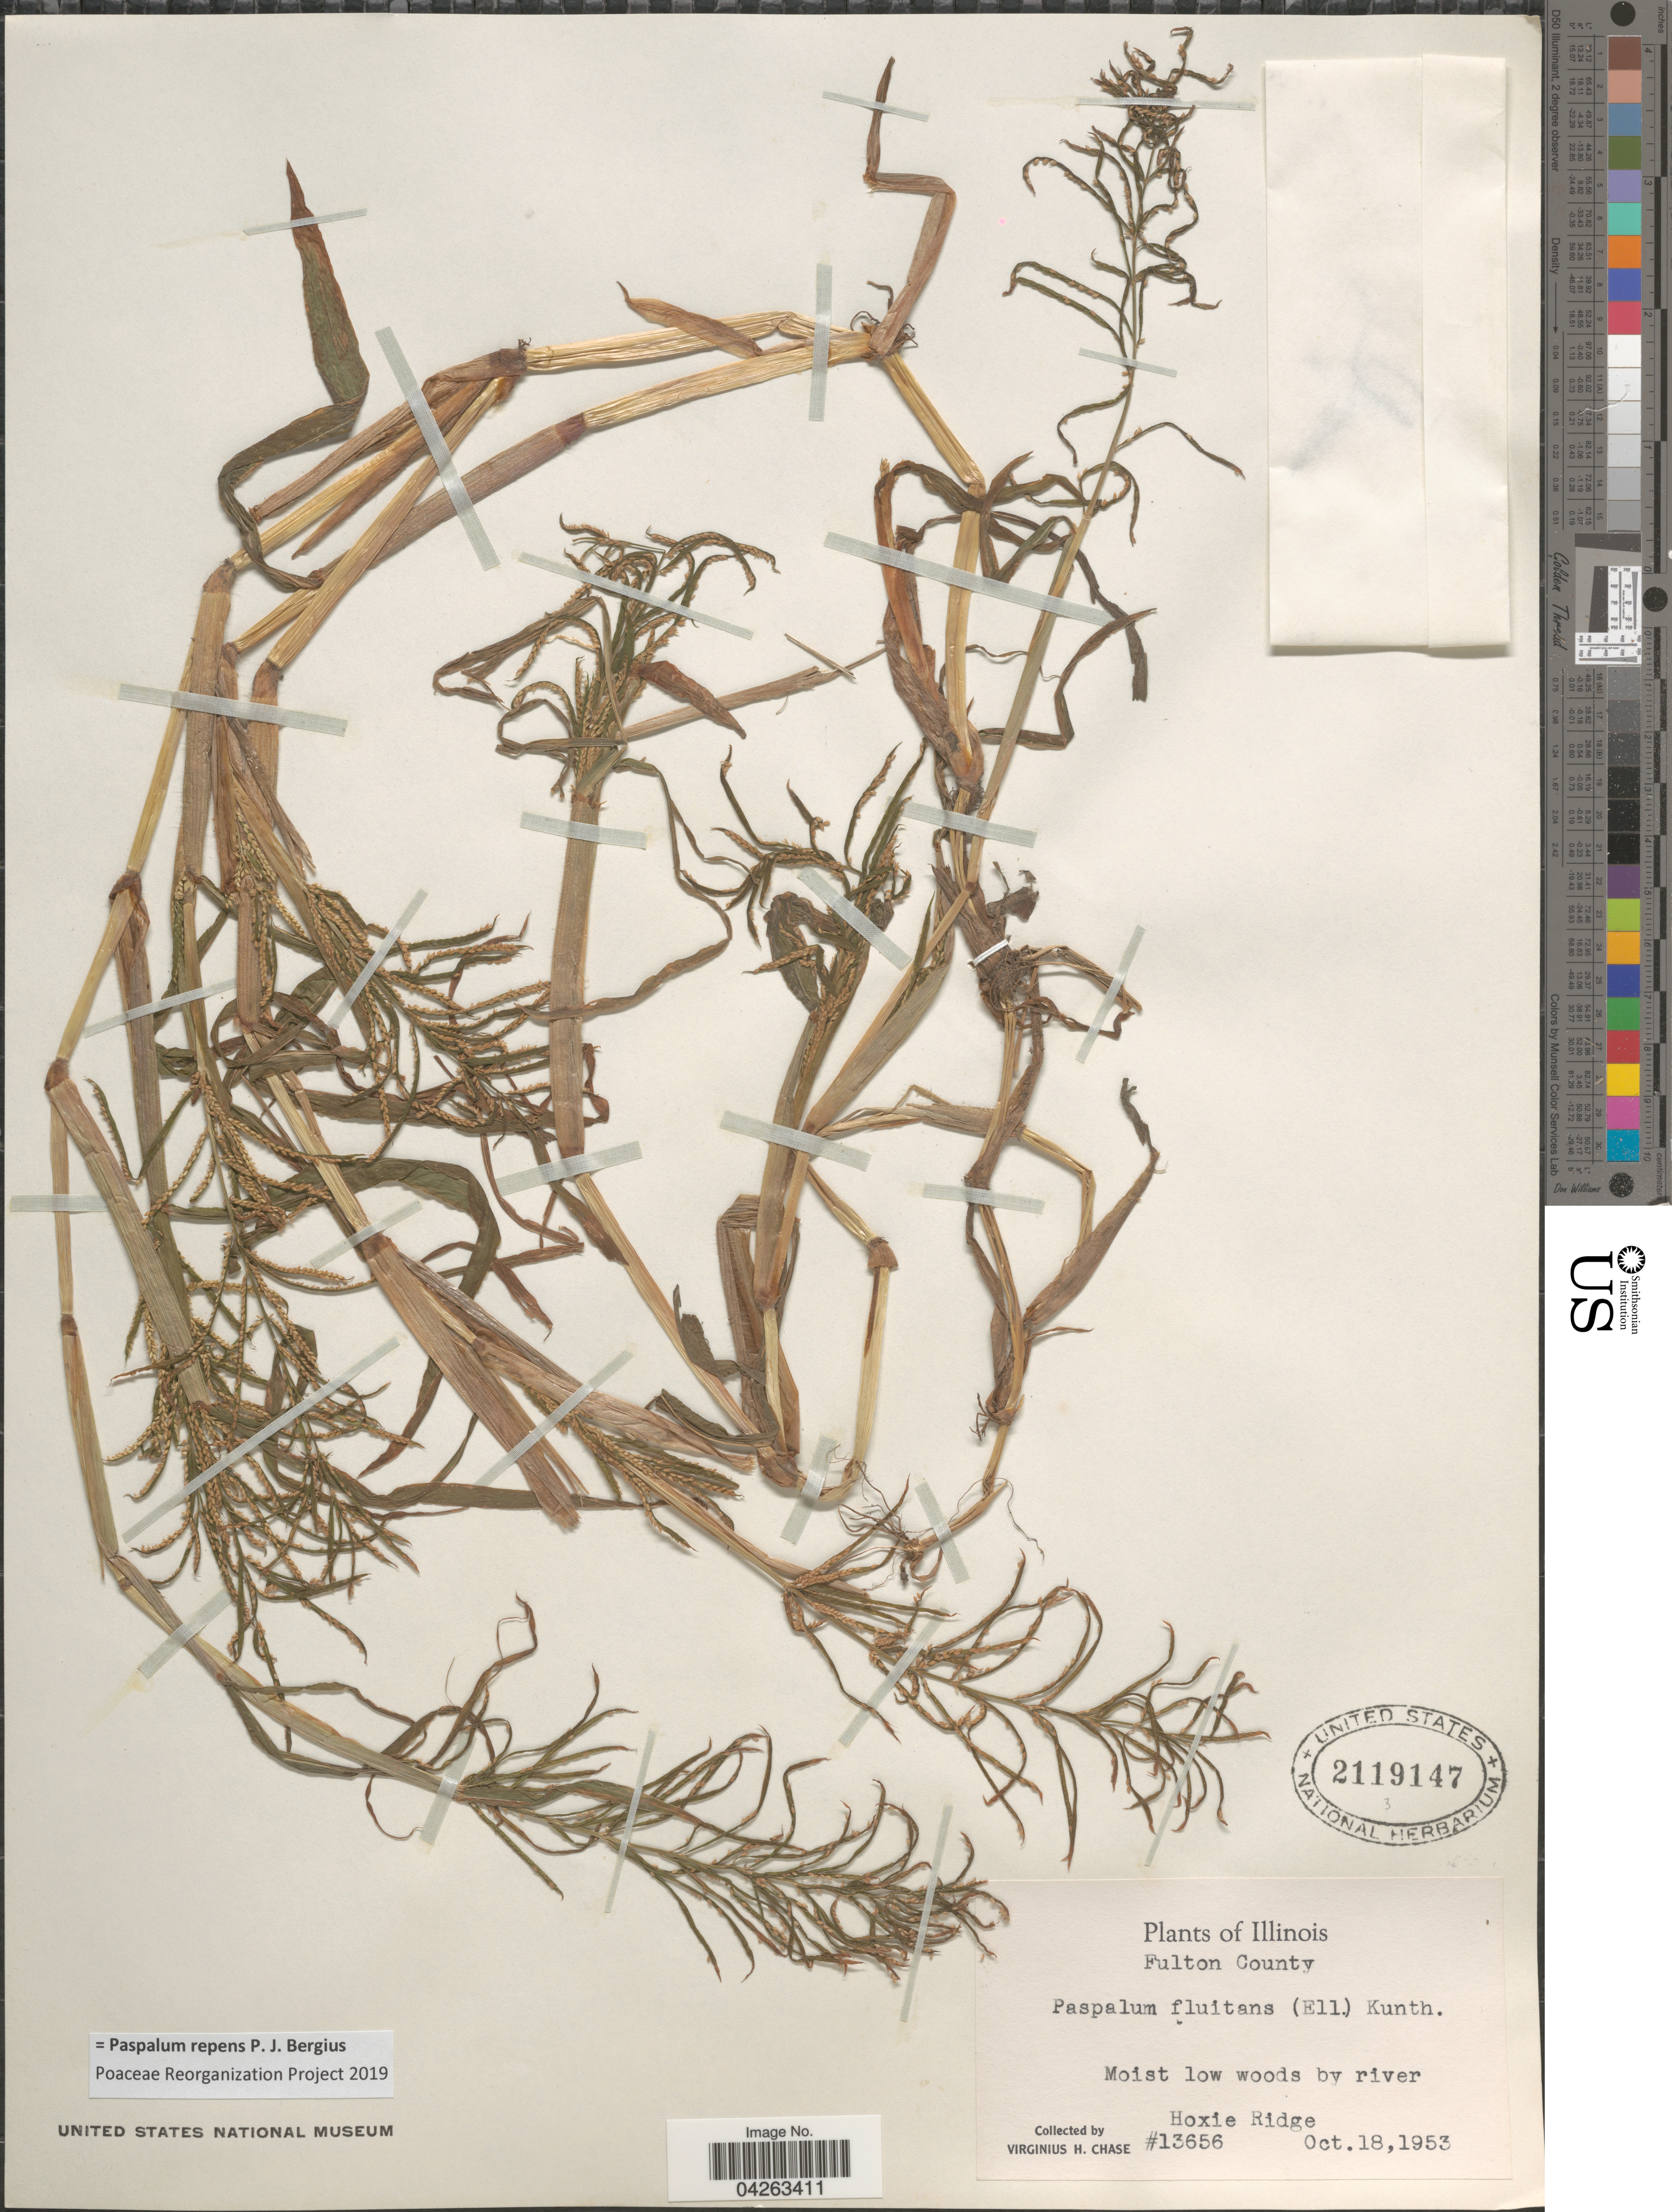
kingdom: Plantae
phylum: Tracheophyta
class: Liliopsida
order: Poales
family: Poaceae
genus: Paspalum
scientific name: Paspalum repens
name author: P.J. Bergius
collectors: V. H. Chase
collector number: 13656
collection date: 1953-10-18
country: United States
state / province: Illinois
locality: Fulton County. Hoxie Ridge.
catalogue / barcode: US 2119147